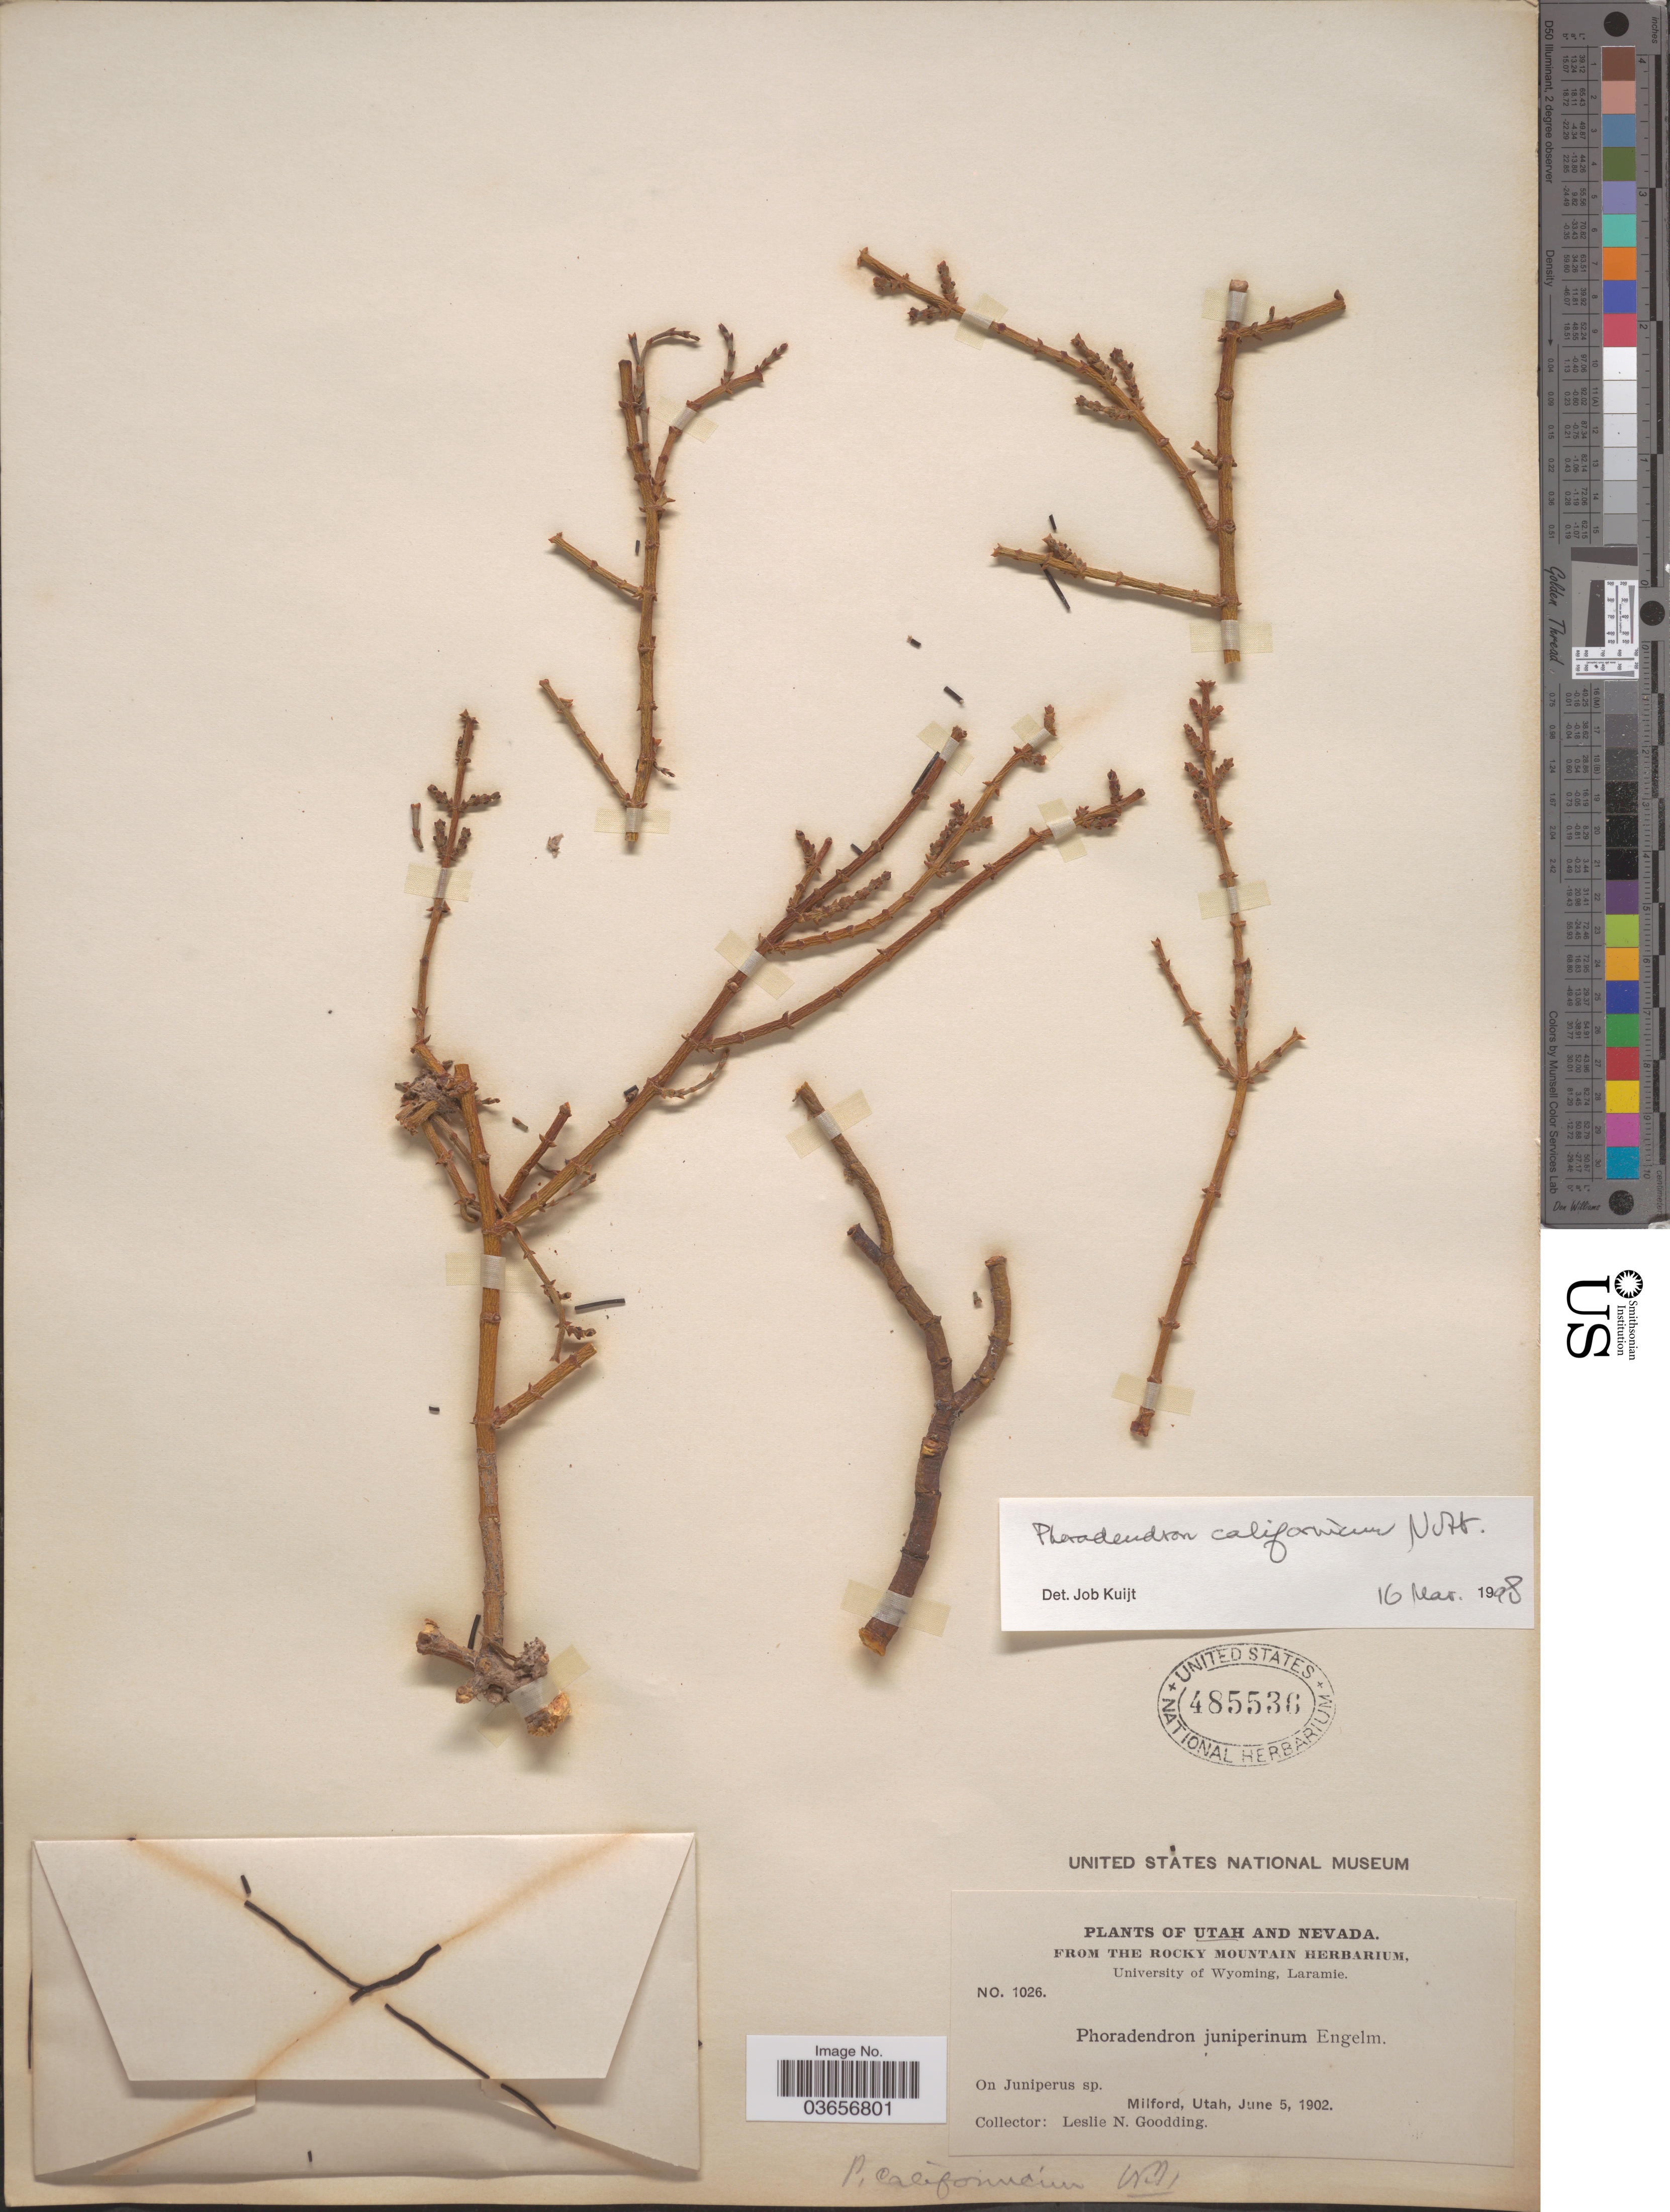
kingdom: Plantae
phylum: Tracheophyta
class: Magnoliopsida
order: Santalales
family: Viscaceae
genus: Phoradendron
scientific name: Phoradendron californicum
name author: Nutt.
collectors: L. N. Goodding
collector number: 1026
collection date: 1902-06-05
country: United States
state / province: Utah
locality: Milford.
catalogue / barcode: US 485536